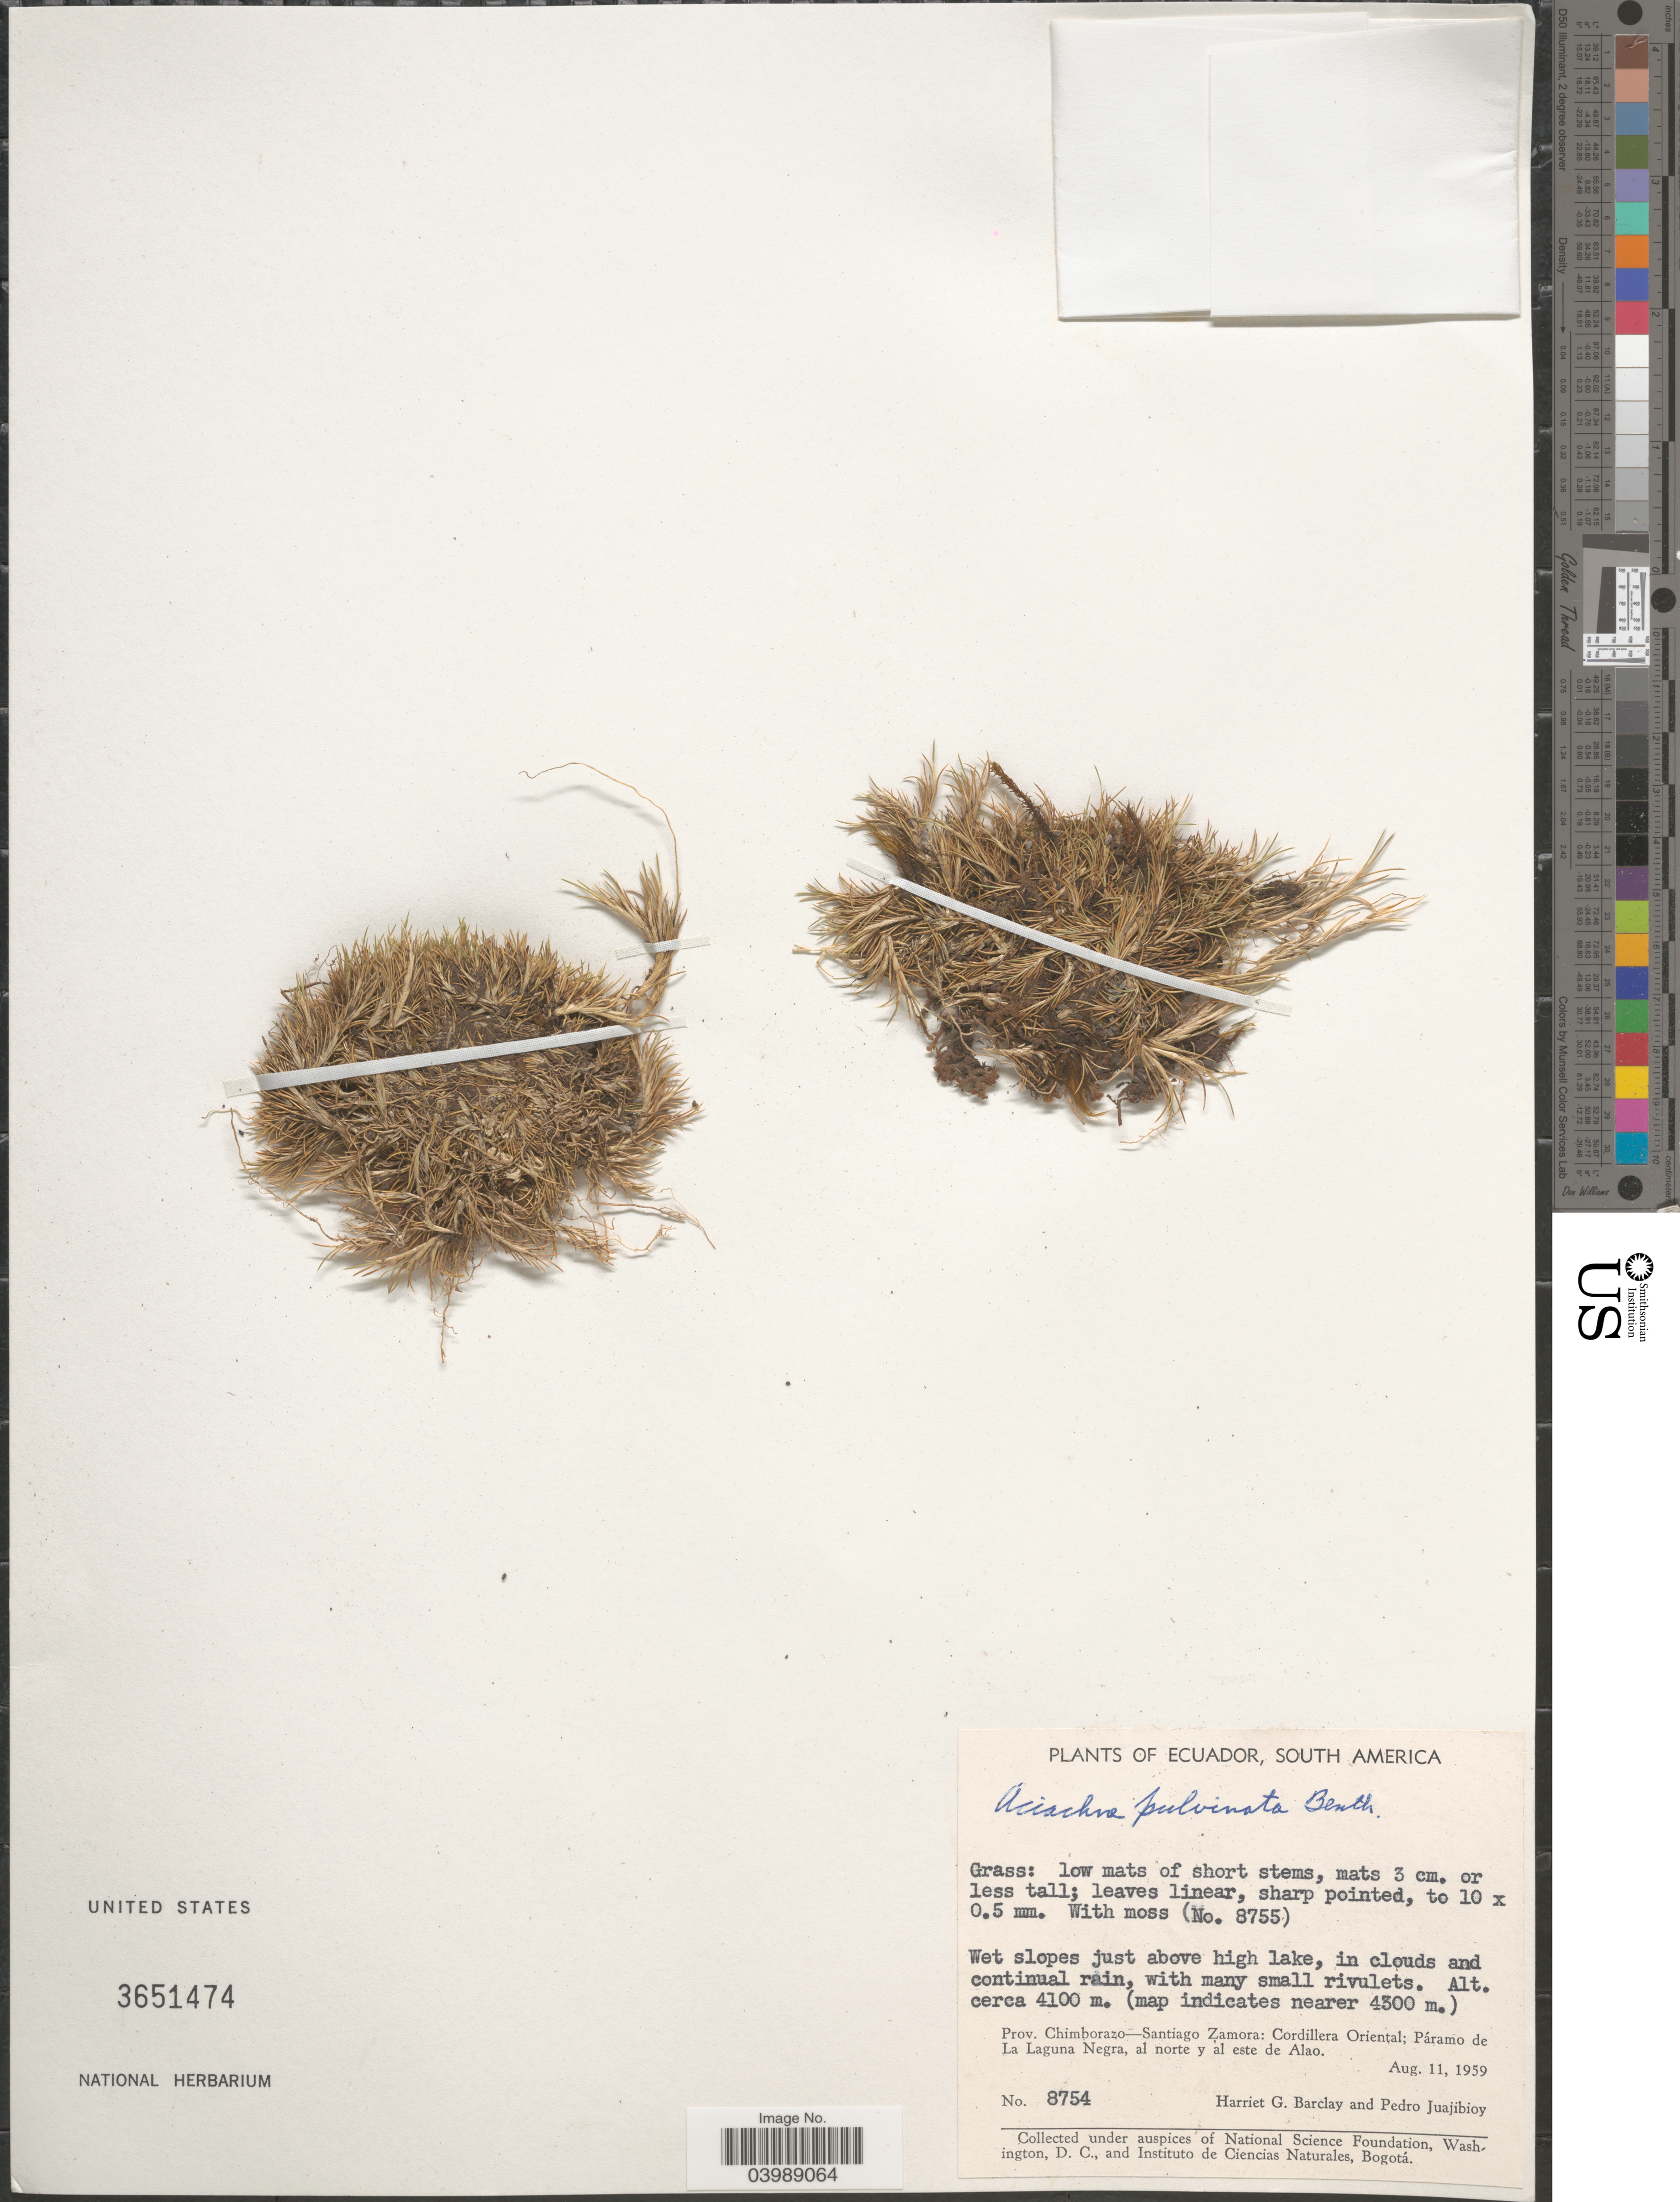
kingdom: Plantae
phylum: Tracheophyta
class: Liliopsida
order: Poales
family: Poaceae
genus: Aciachne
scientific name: Aciachne pulvinata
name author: Benth.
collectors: H. G. Barclay & P. Juajibioy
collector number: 8754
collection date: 1959-08-11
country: Ecuador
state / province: Chimborazo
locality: Prov. Chimborazo- Santiago Zamora: Cordillera Oriental: Páramo de La Laguna Negra, al norte u al este de Alao.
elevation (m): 4100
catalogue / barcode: US 3651474